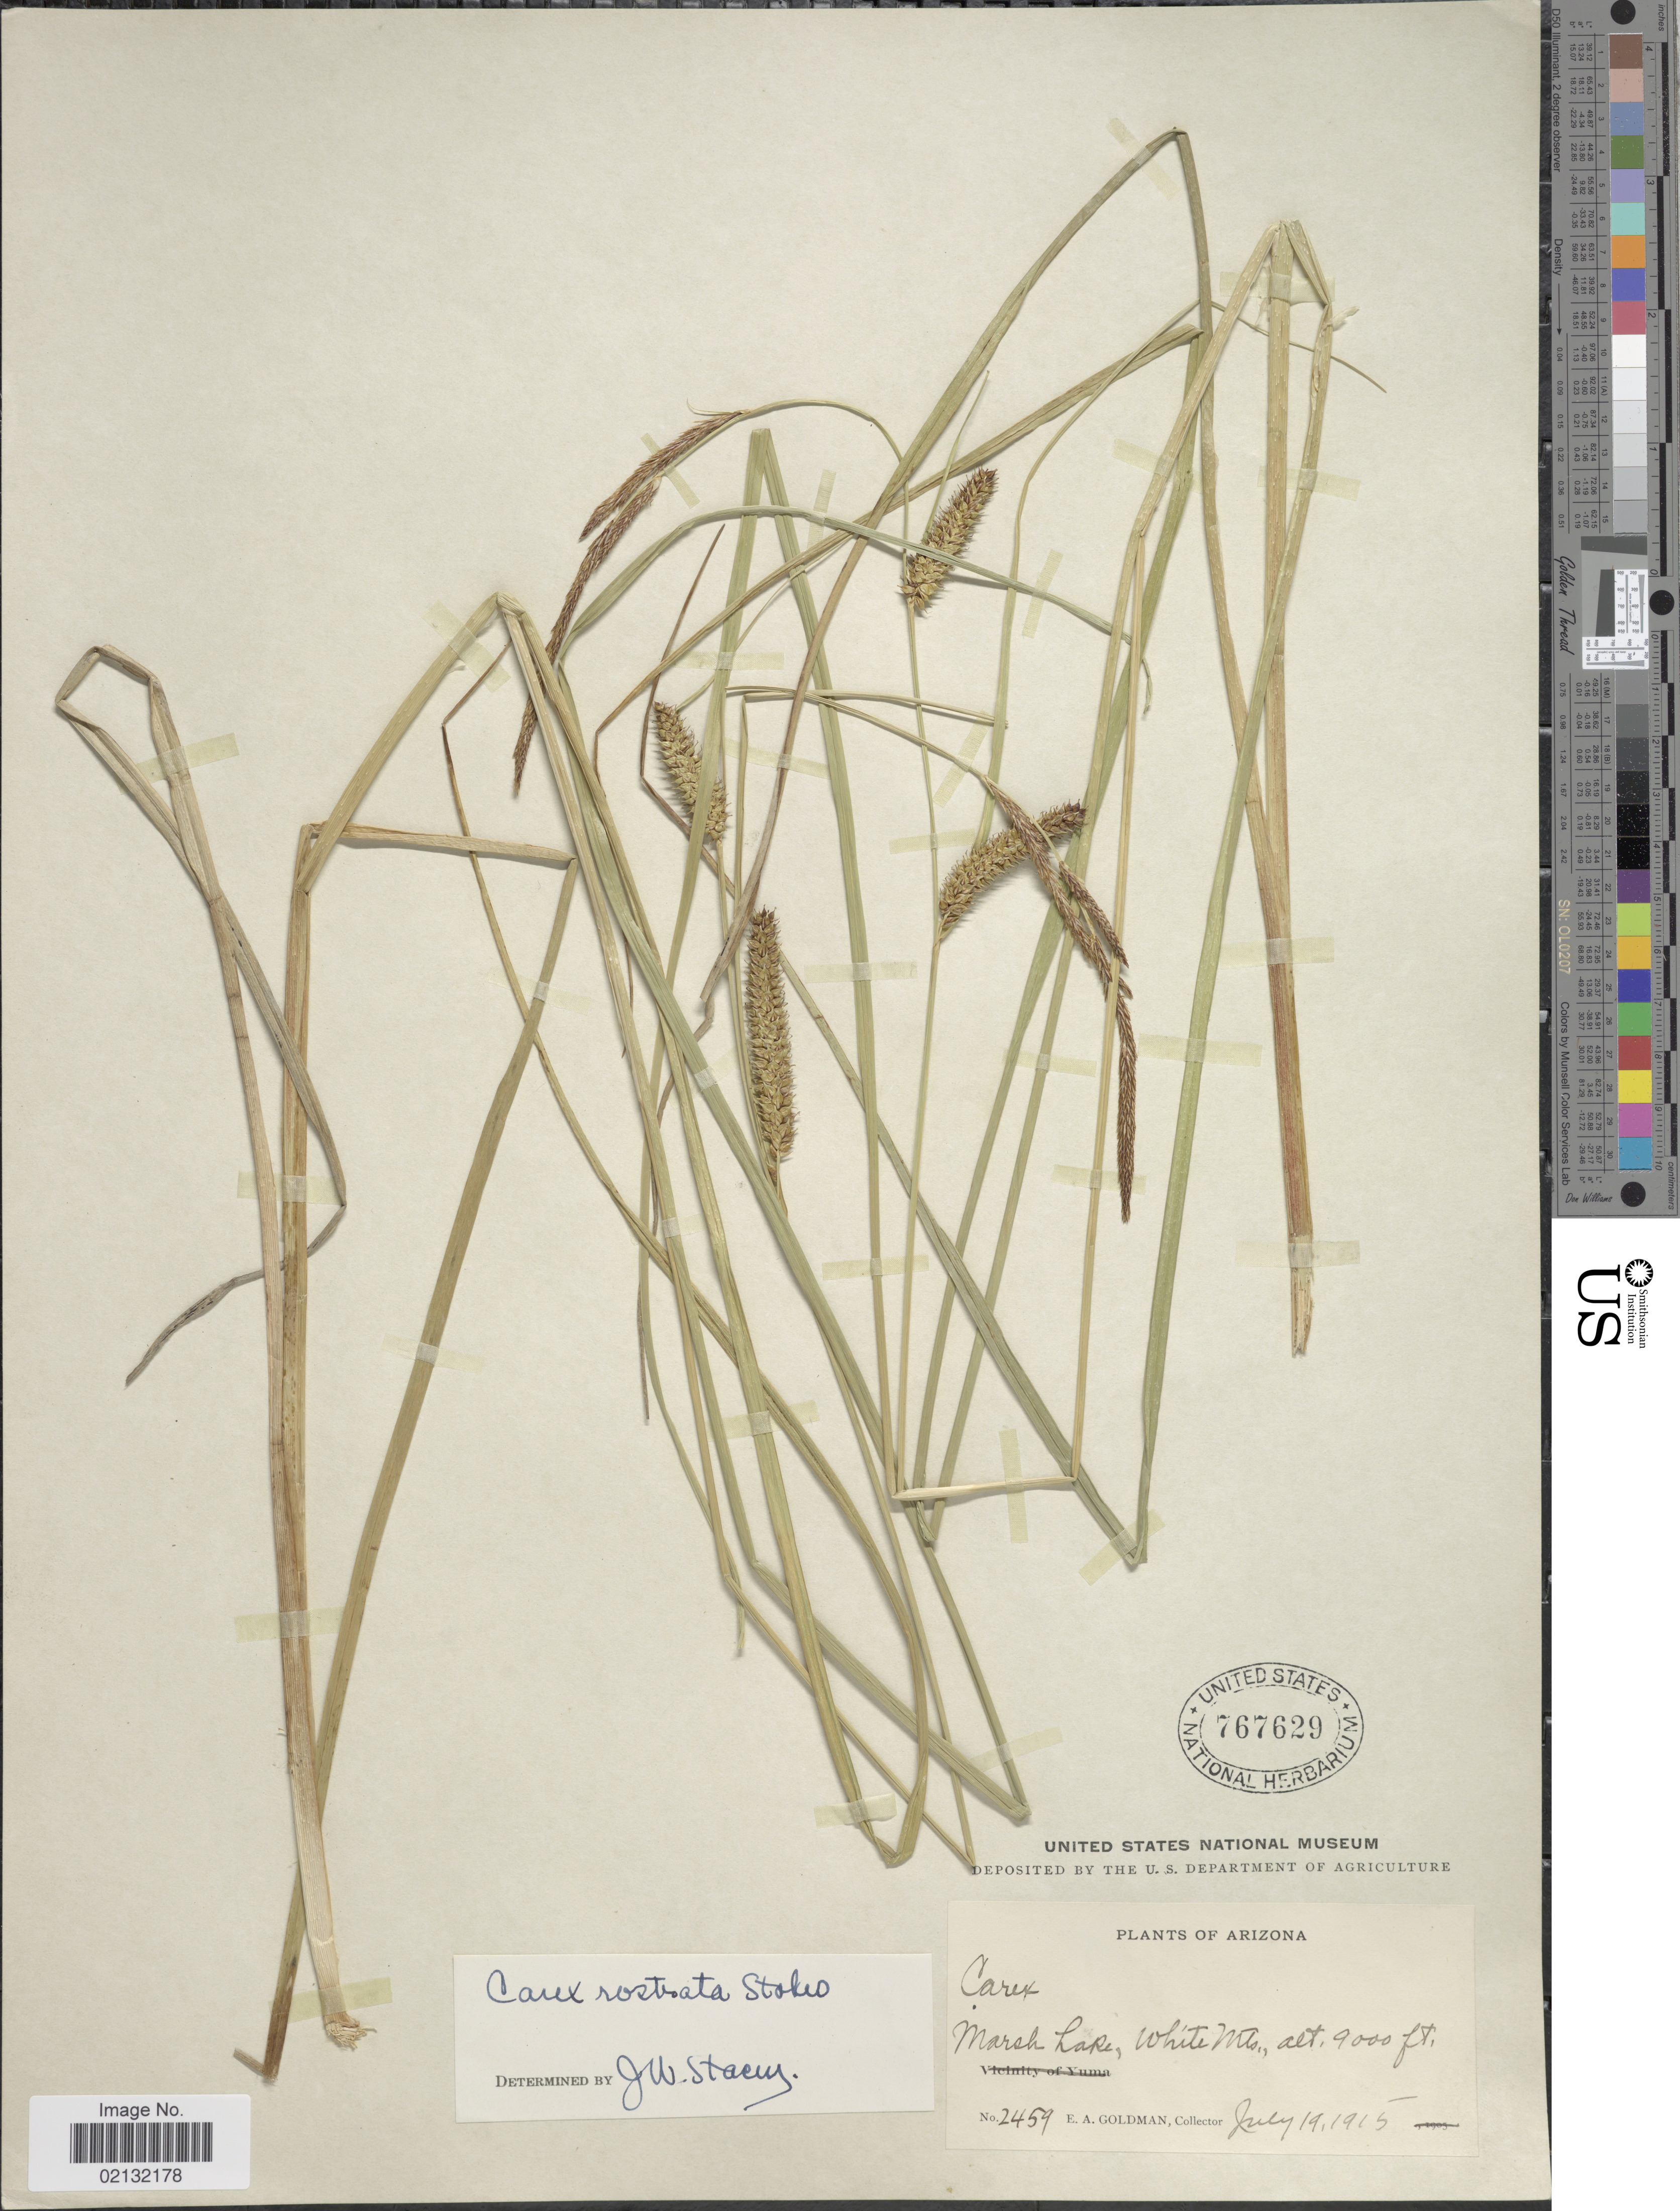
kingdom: Plantae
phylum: Tracheophyta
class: Liliopsida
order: Poales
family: Cyperaceae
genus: Carex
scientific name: Carex rostrata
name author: Stokes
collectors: E. A. Goldman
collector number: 2459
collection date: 1915-07-19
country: United States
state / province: Arizona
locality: Marsh Lake, White Mts.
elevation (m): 2743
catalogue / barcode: US 767629